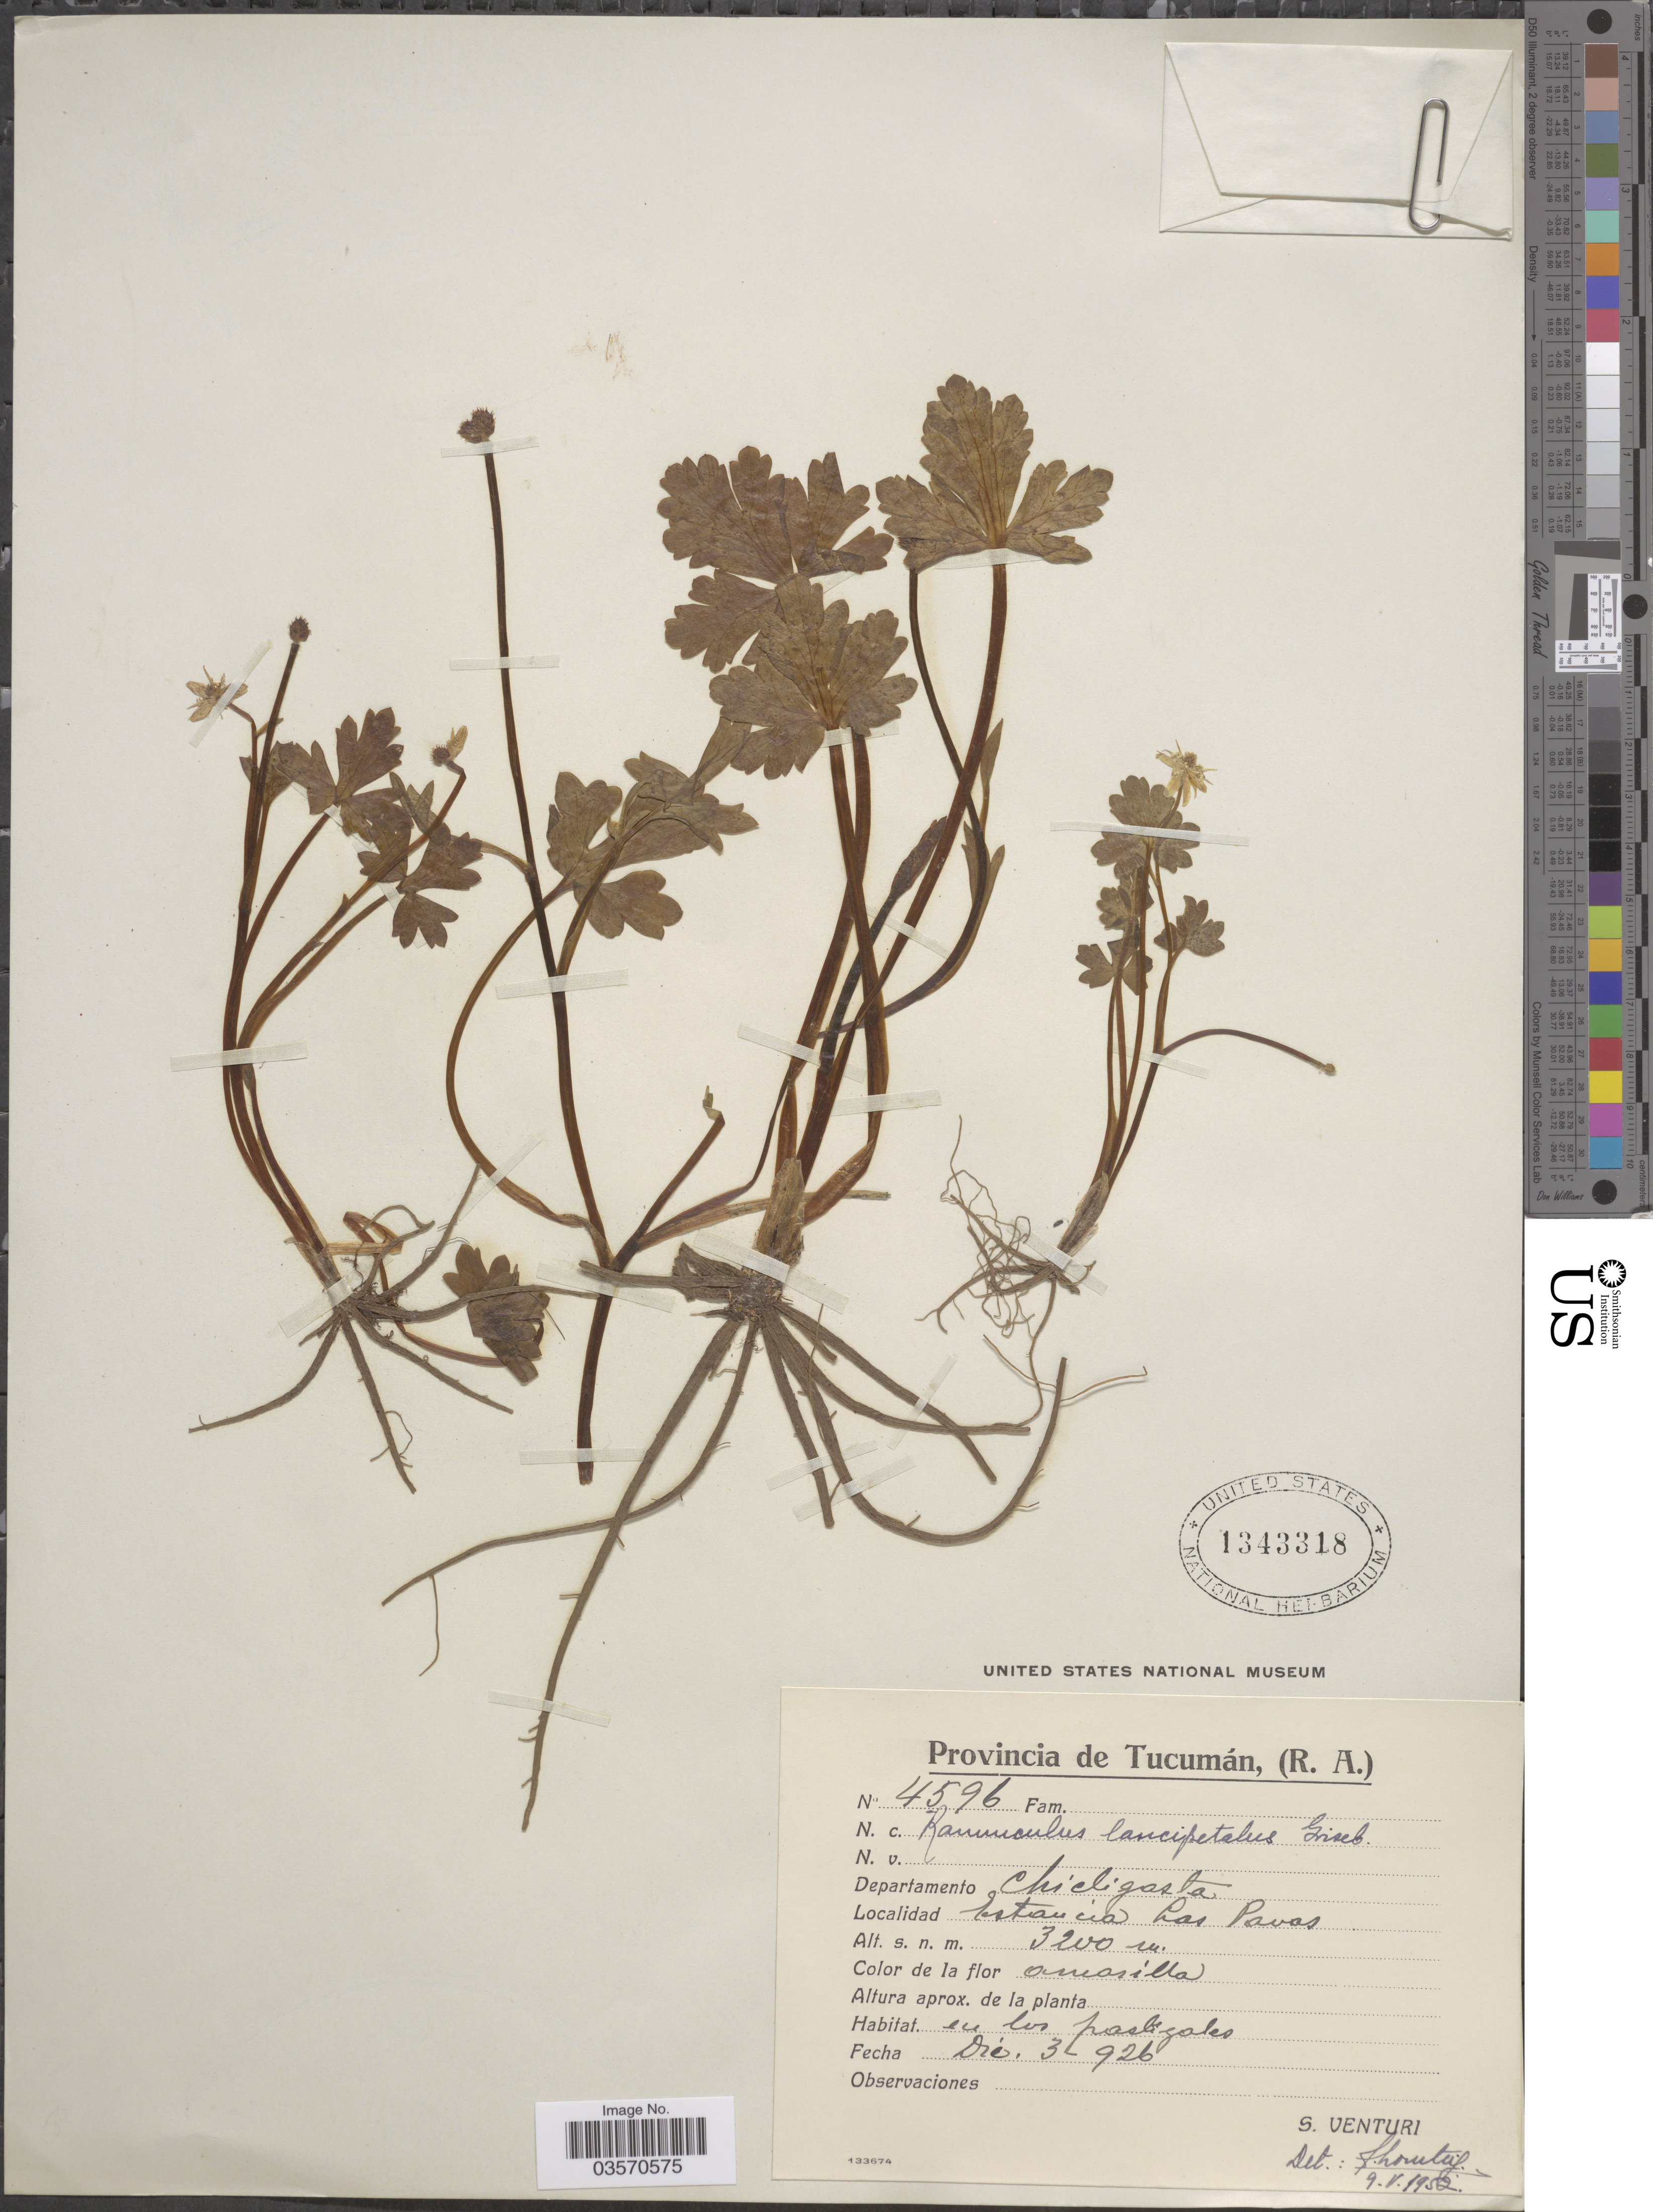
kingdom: Plantae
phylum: Tracheophyta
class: Magnoliopsida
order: Ranunculales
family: Ranunculaceae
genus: Ranunculus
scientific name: Ranunculus lancipetalus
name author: Griseb.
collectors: S. Venturi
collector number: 4596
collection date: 1926-12-03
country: Argentina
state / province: Tucuman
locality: Departamento Chicligasta. Estancia Las Pavas.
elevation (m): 3200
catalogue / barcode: US 1343318